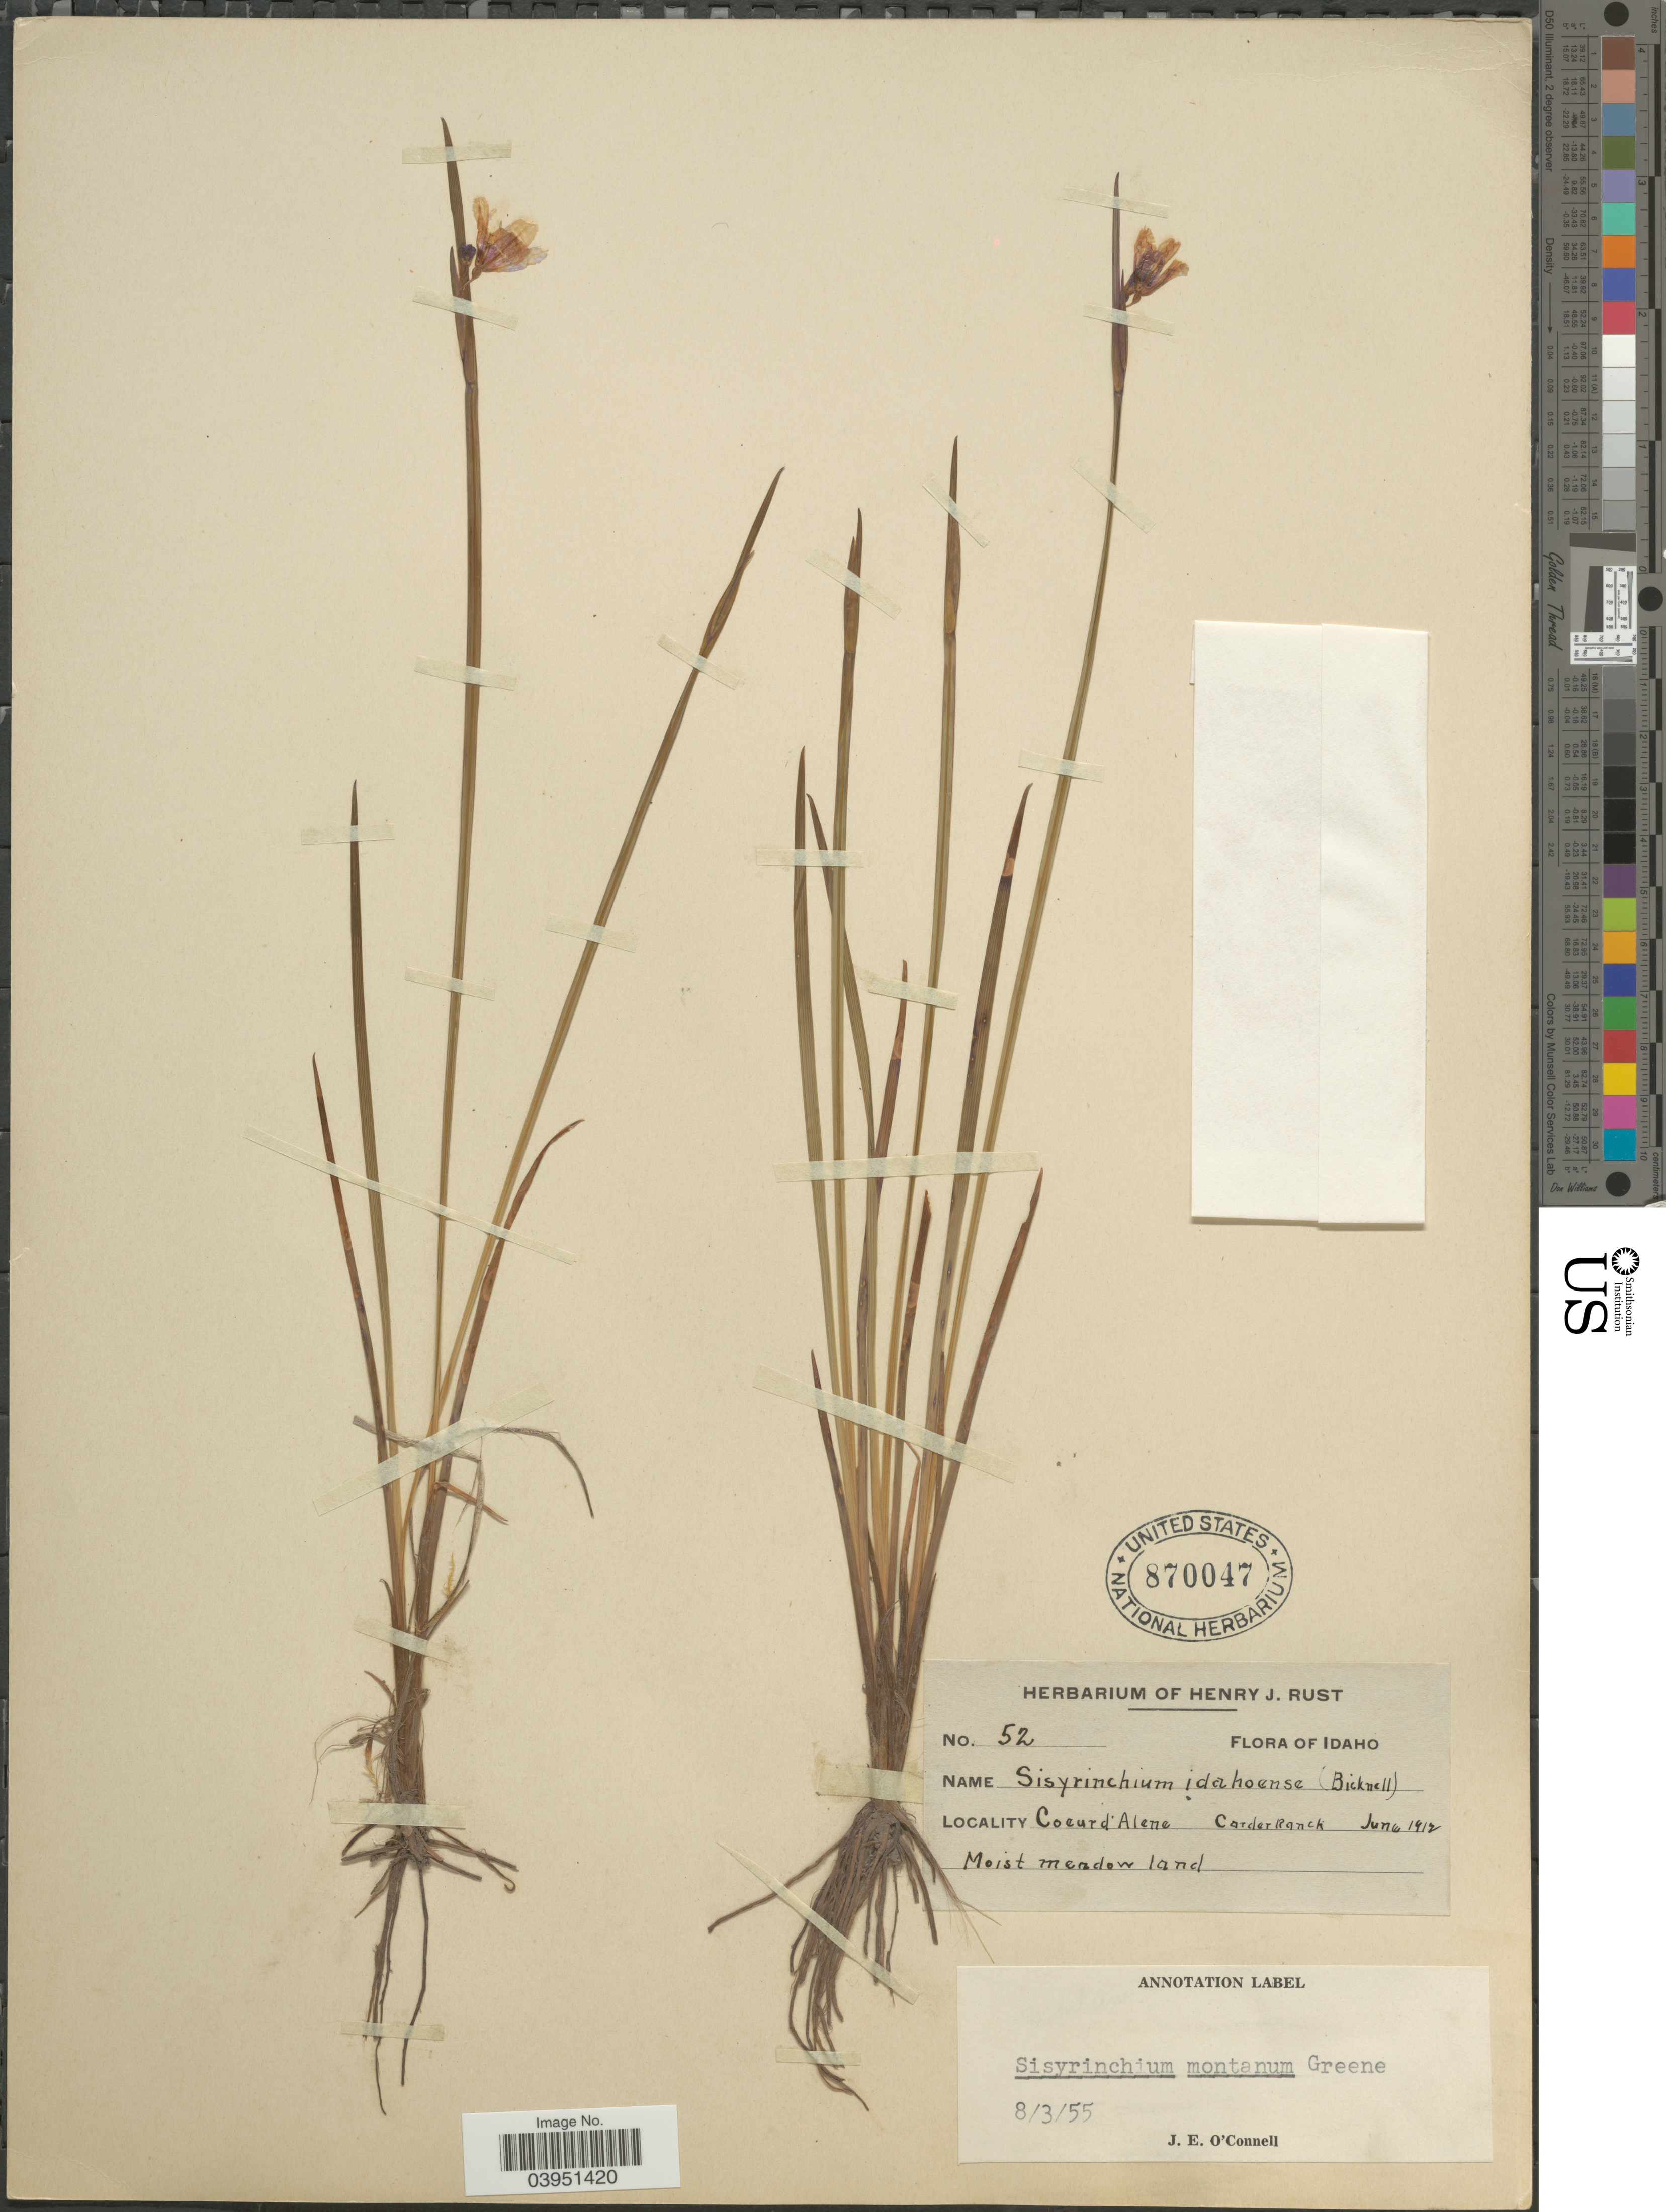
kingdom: Plantae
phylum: Tracheophyta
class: Liliopsida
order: Asparagales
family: Iridaceae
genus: Sisyrinchium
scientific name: Sisyrinchium montanum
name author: Greene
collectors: ex herb. Henry J. Rust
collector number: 52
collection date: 1912-06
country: United States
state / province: Idaho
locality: Coeurd'Alene. Carder Ranch.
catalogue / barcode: US 870047